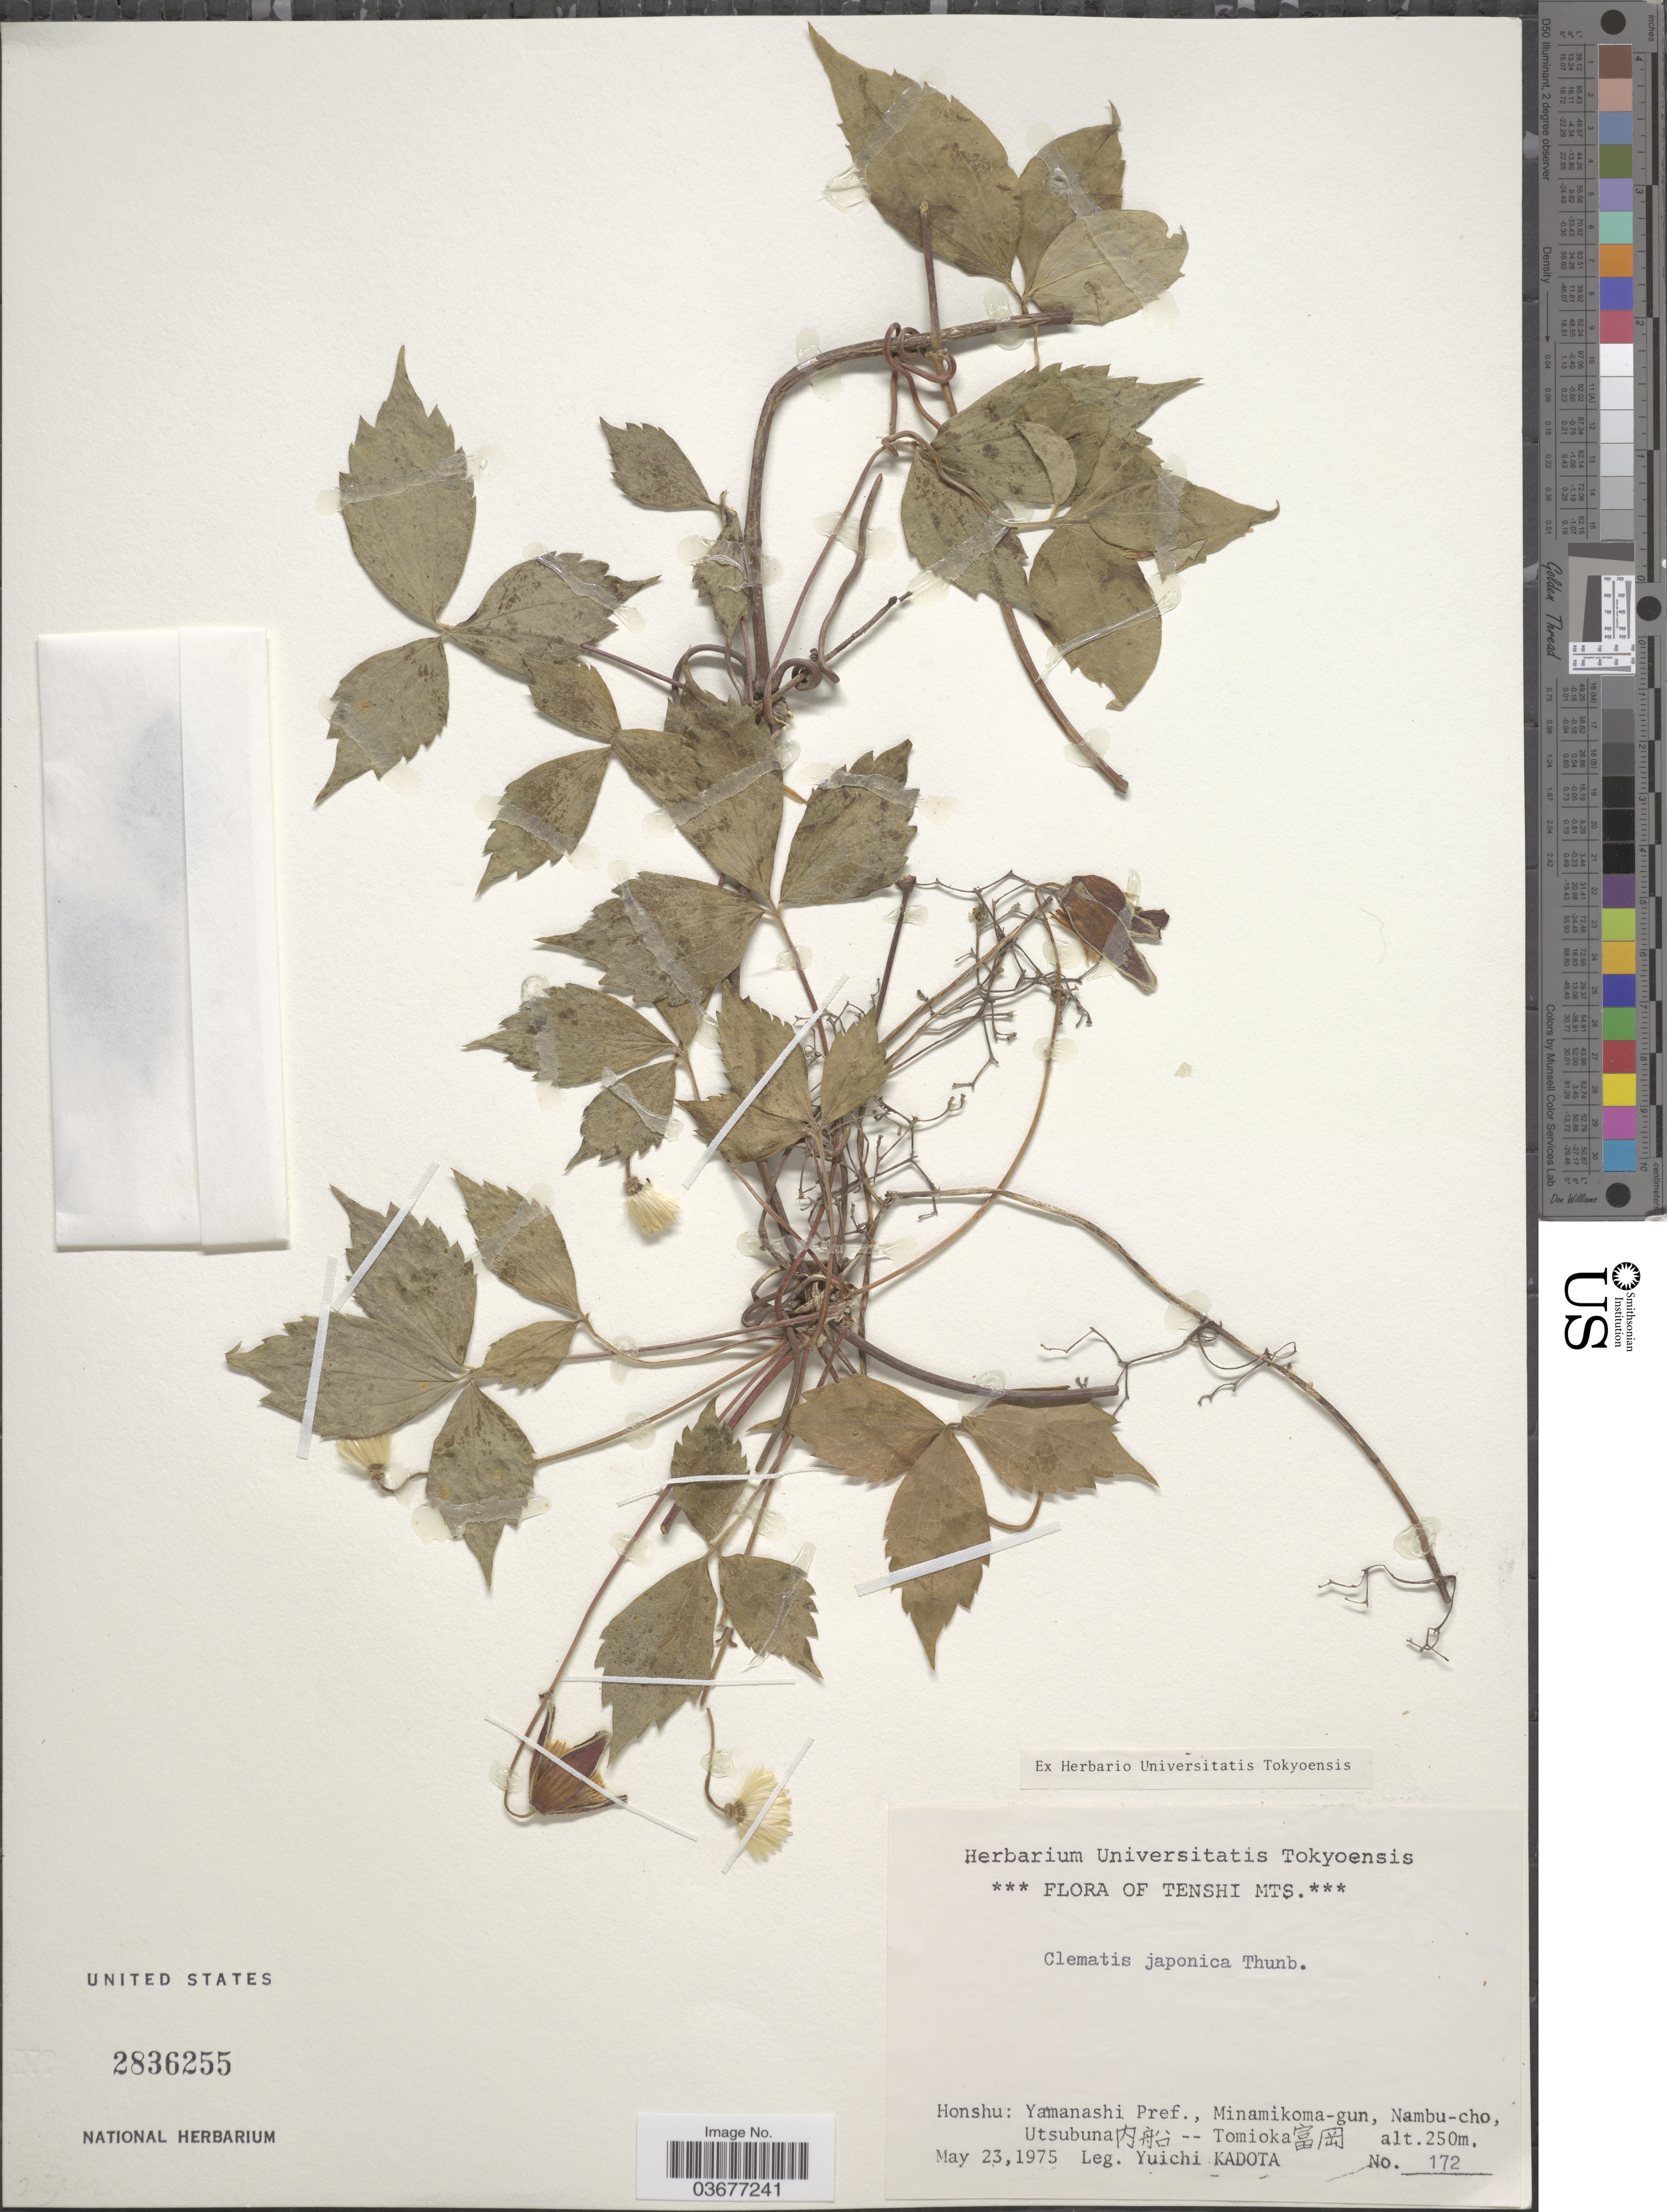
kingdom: Plantae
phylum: Tracheophyta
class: Magnoliopsida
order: Ranunculales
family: Ranunculaceae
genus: Clematis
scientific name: Clematis japonica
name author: Thunb.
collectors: Y. Kadota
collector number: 172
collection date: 1975-05-23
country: Japan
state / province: Yamanasi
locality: Tenshi Mts. Honshu: Yamanashi Pref., Minamikoma-gun, Nambu-cho, Utsubuna [Foreign script] - - Tomioka [Foreign script].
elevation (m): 250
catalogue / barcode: US 2836255